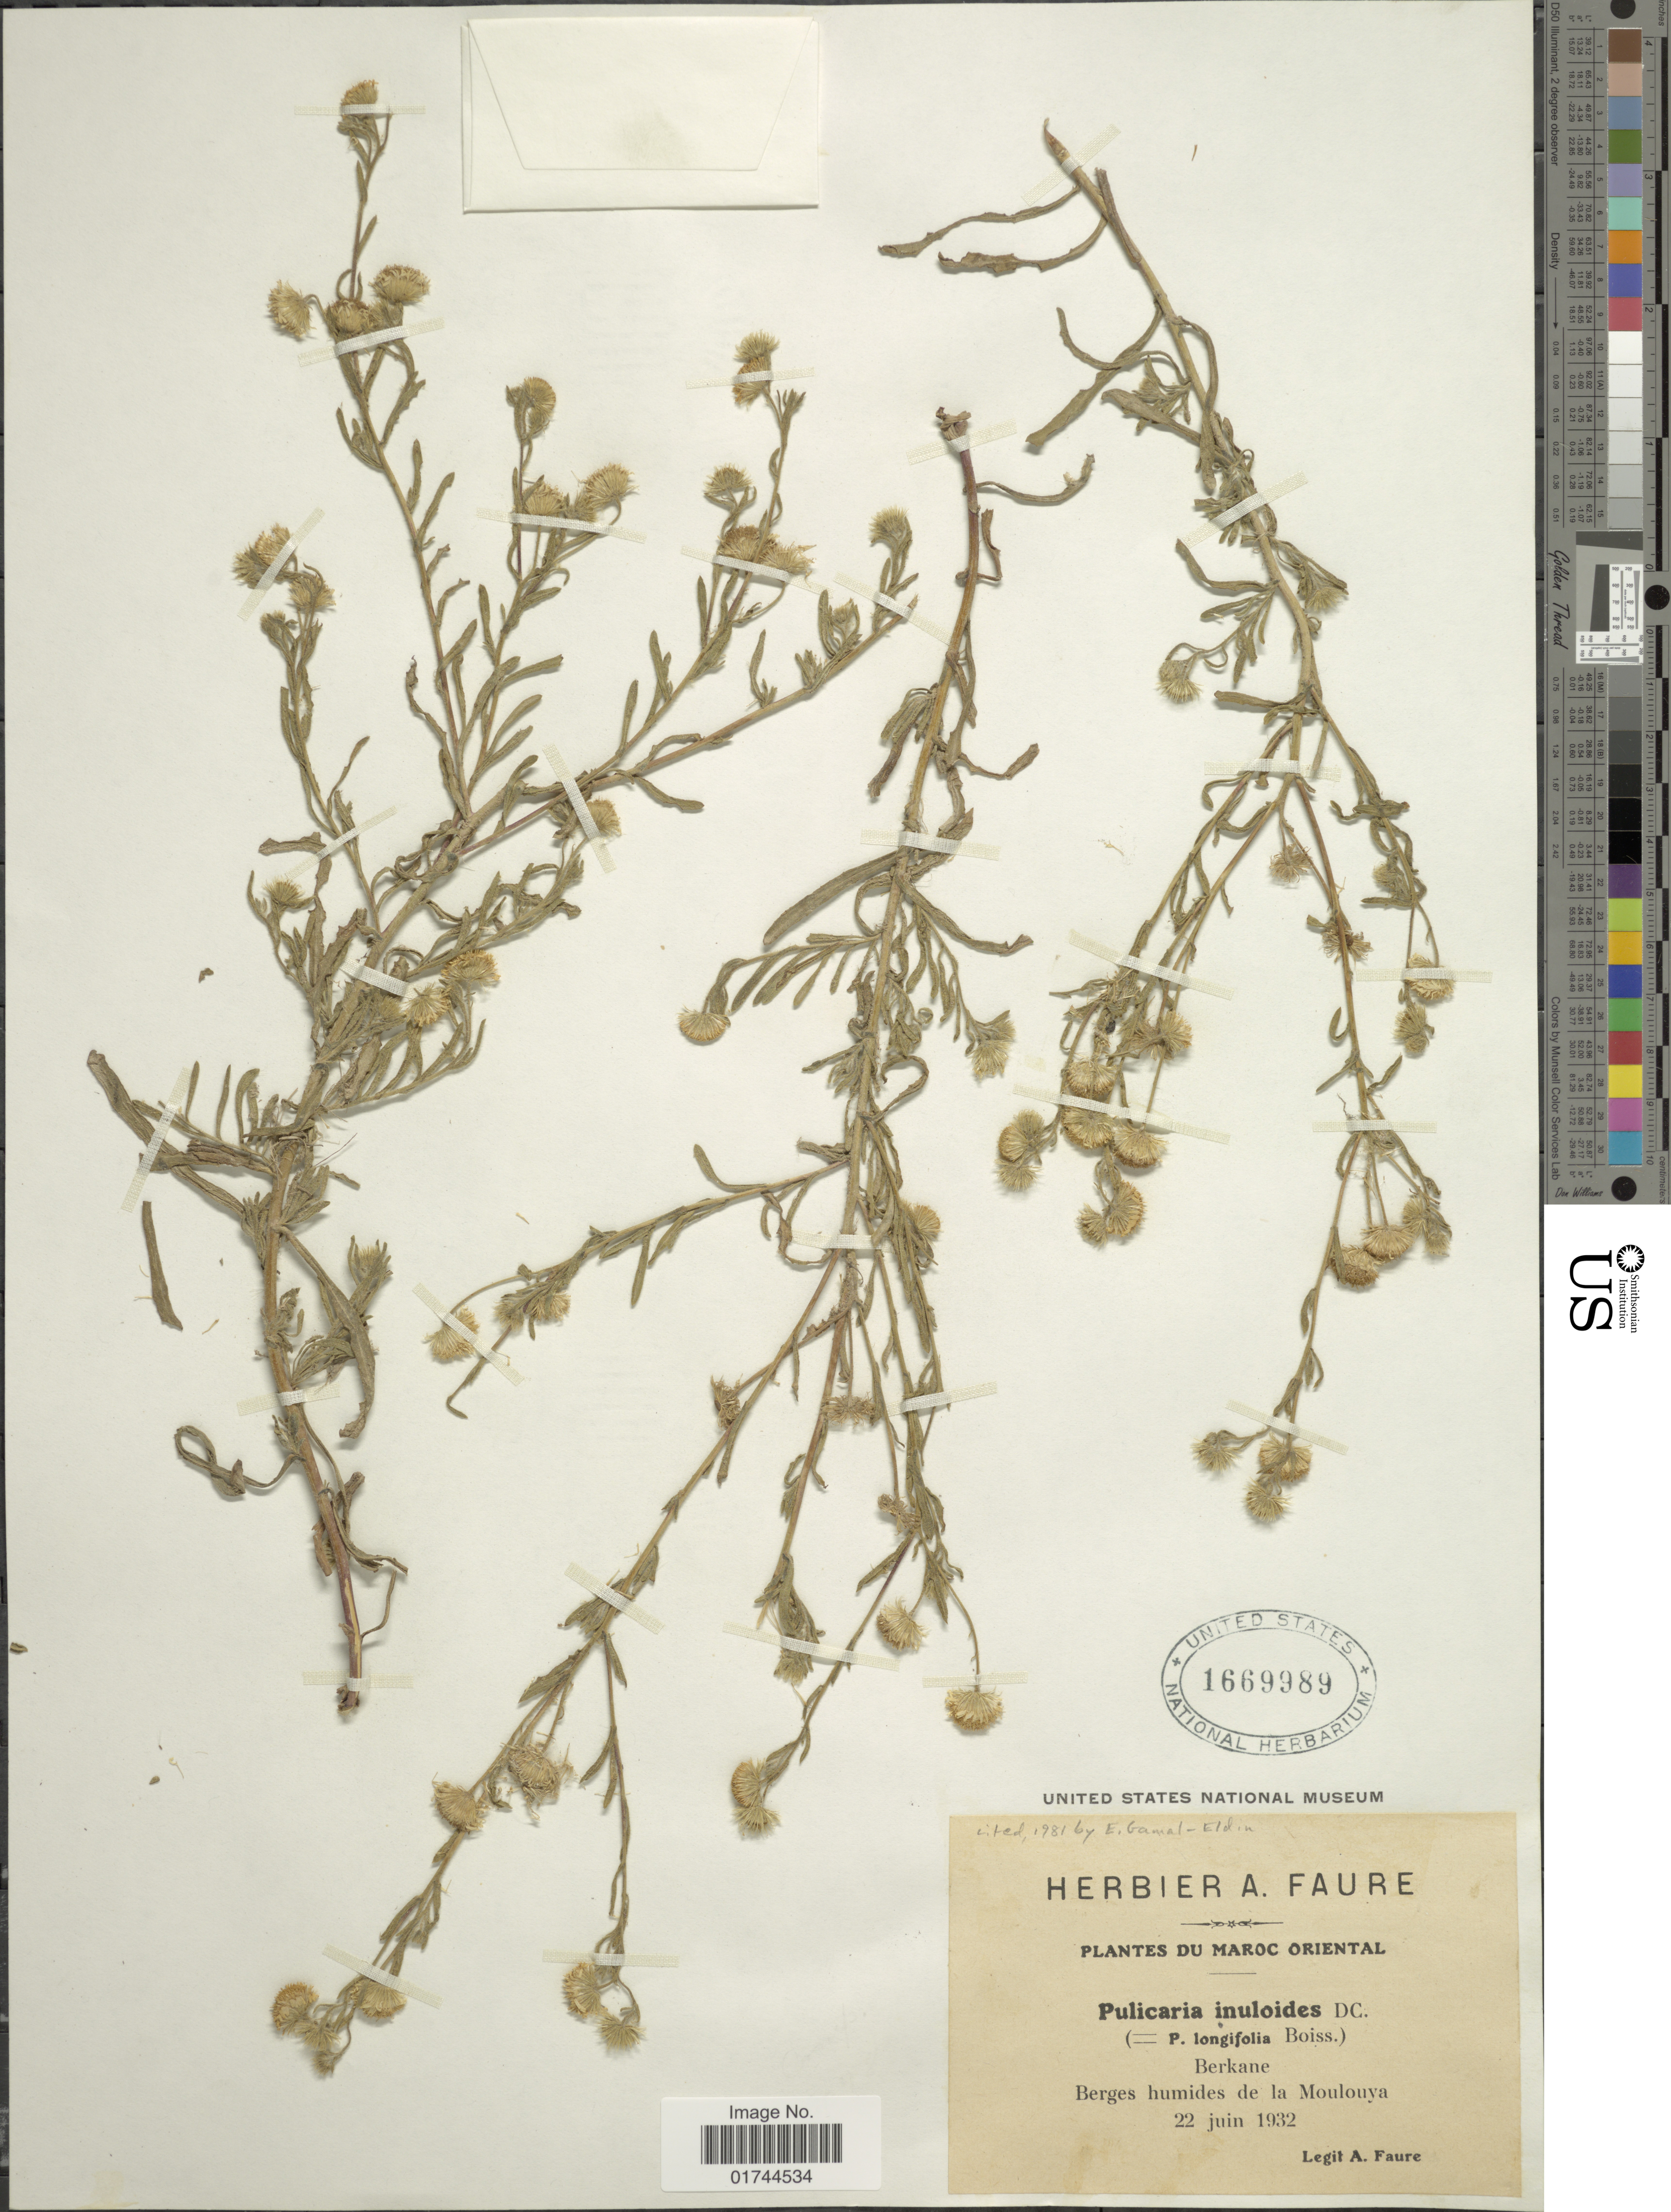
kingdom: Plantae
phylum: Tracheophyta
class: Magnoliopsida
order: Asterales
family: Asteraceae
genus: Pulicaria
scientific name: Pulicaria inuloides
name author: (Poir.) DC.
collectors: A. Faure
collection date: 1932-06-22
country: Morocco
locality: Berkane, Berges humides de la Moulouya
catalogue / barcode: US 1669989